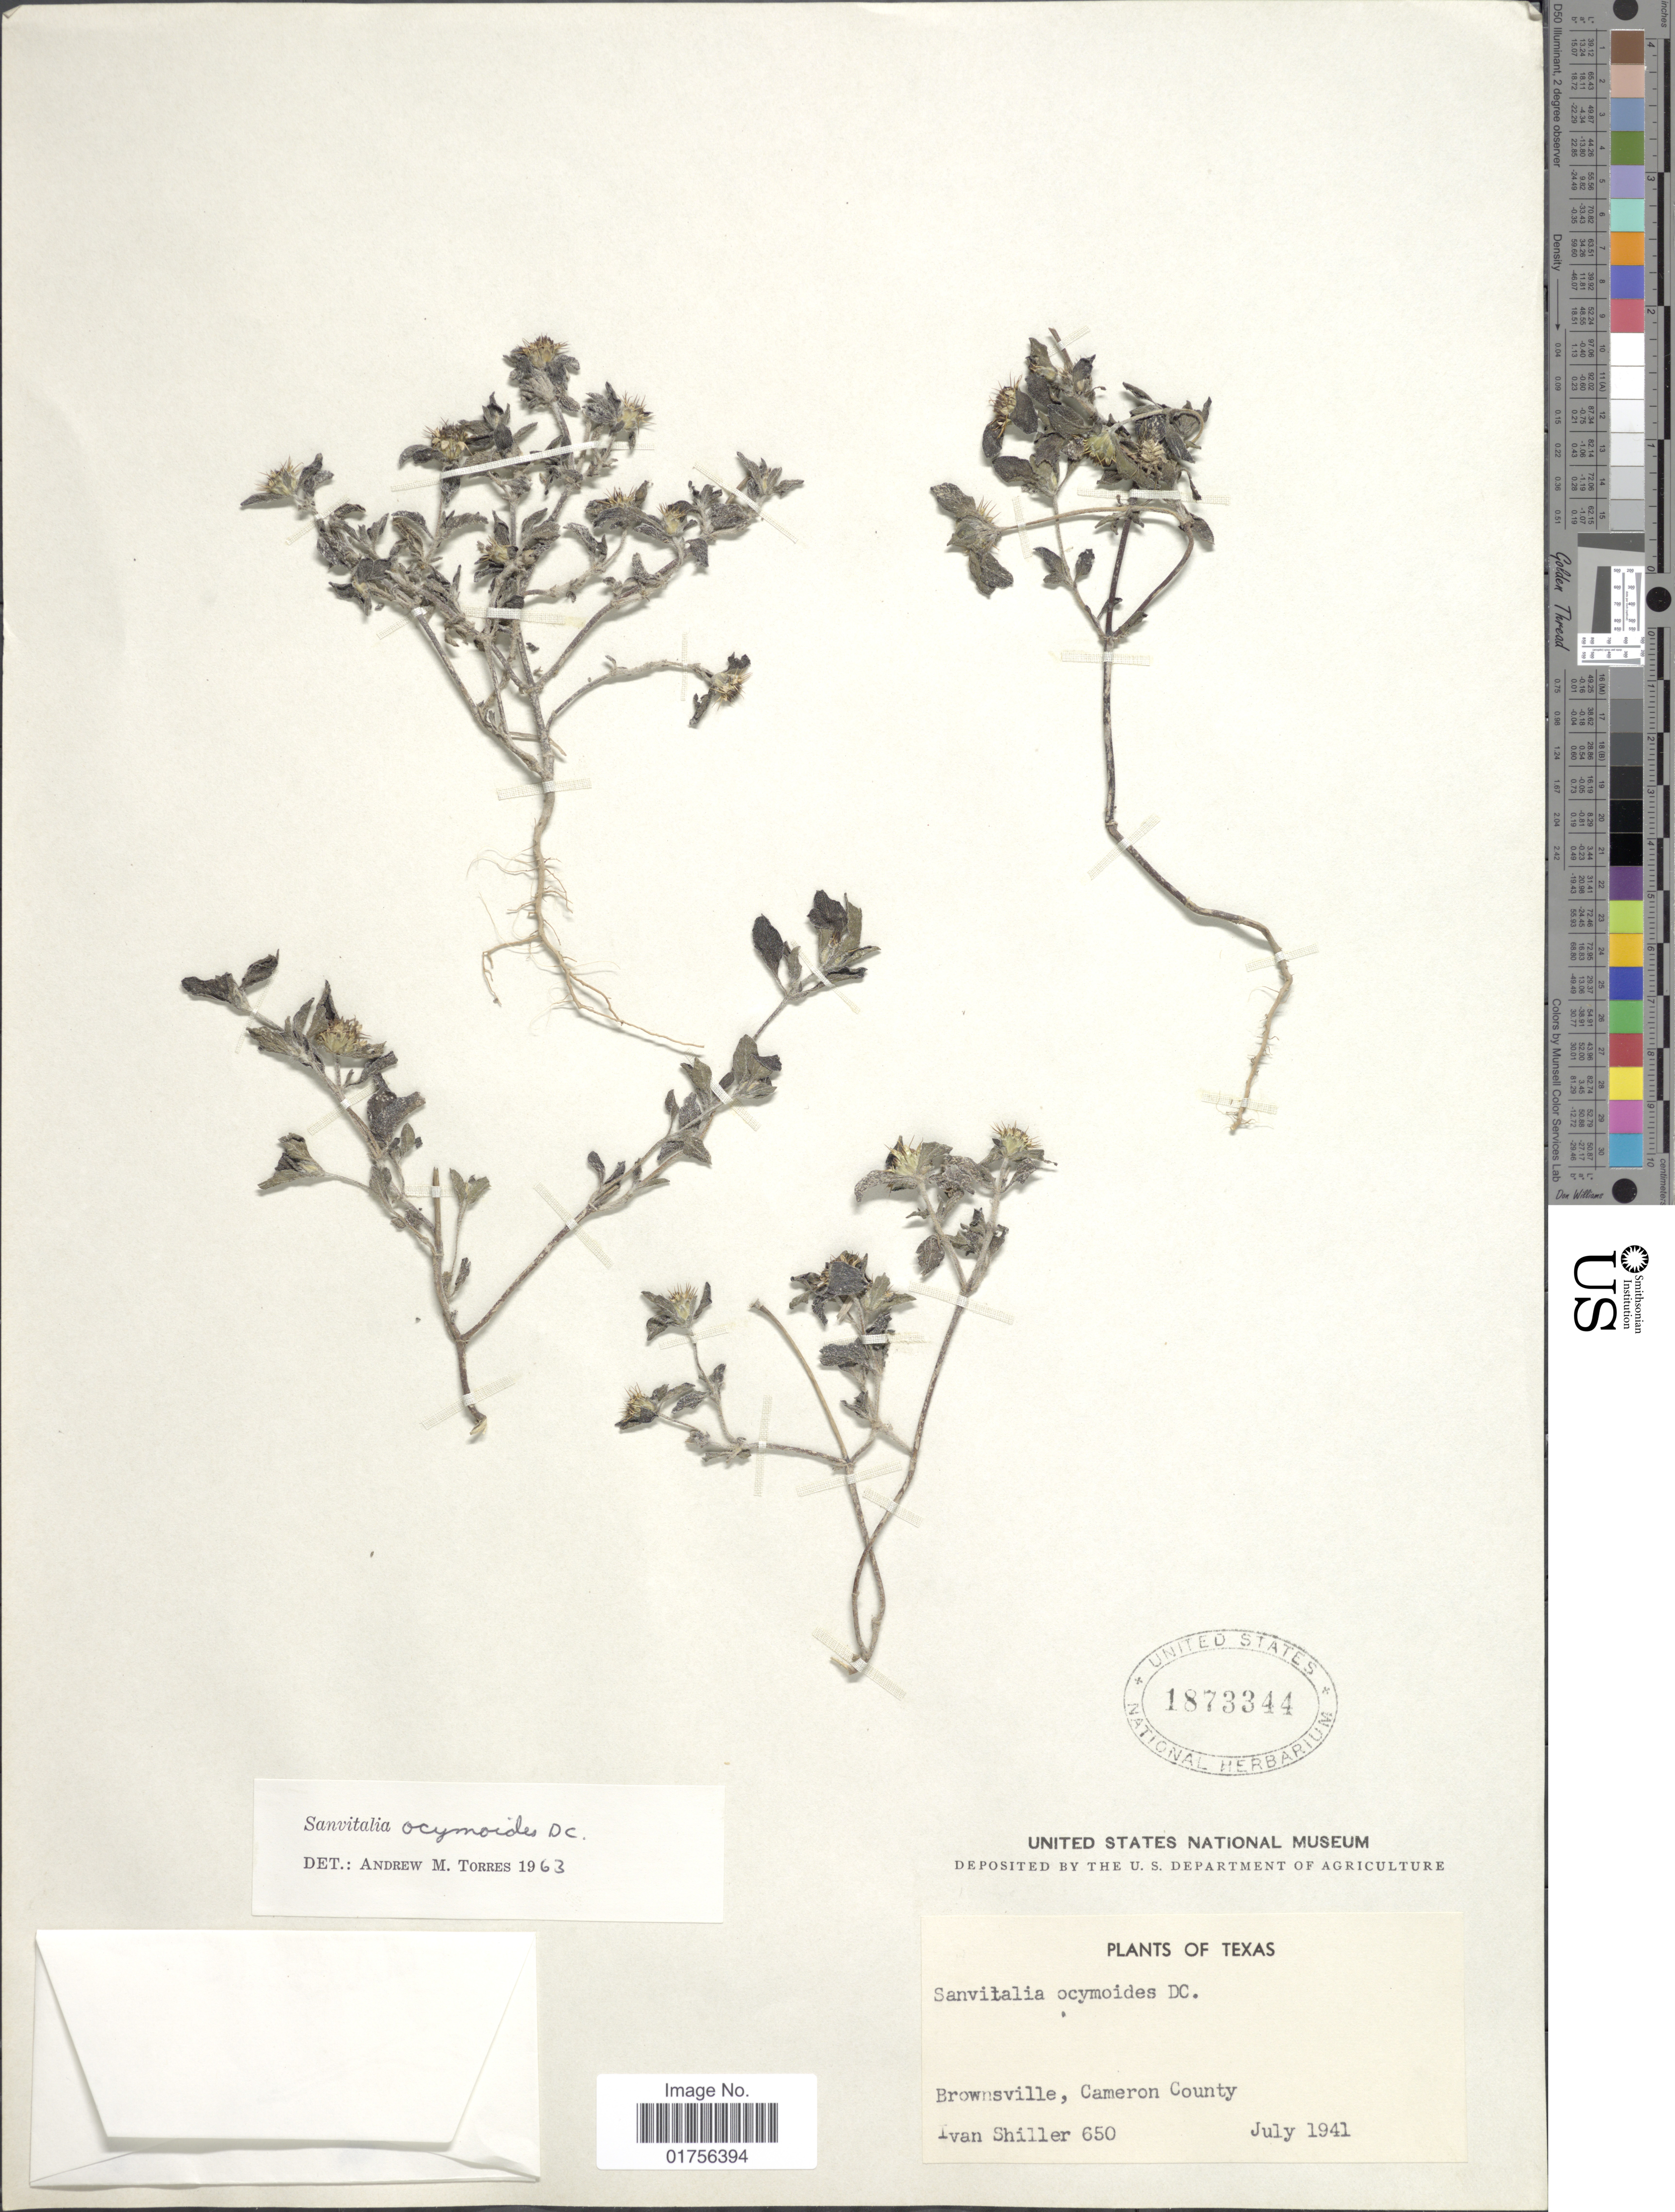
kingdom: Plantae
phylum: Tracheophyta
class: Magnoliopsida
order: Asterales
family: Asteraceae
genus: Sanvitalia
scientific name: Sanvitalia ocymoides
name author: DC.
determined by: Skibicki, Samuel V.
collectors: I. Shiller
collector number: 650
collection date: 1941-07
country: United States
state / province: Texas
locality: Brownsville, Cameron County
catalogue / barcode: US 1873344